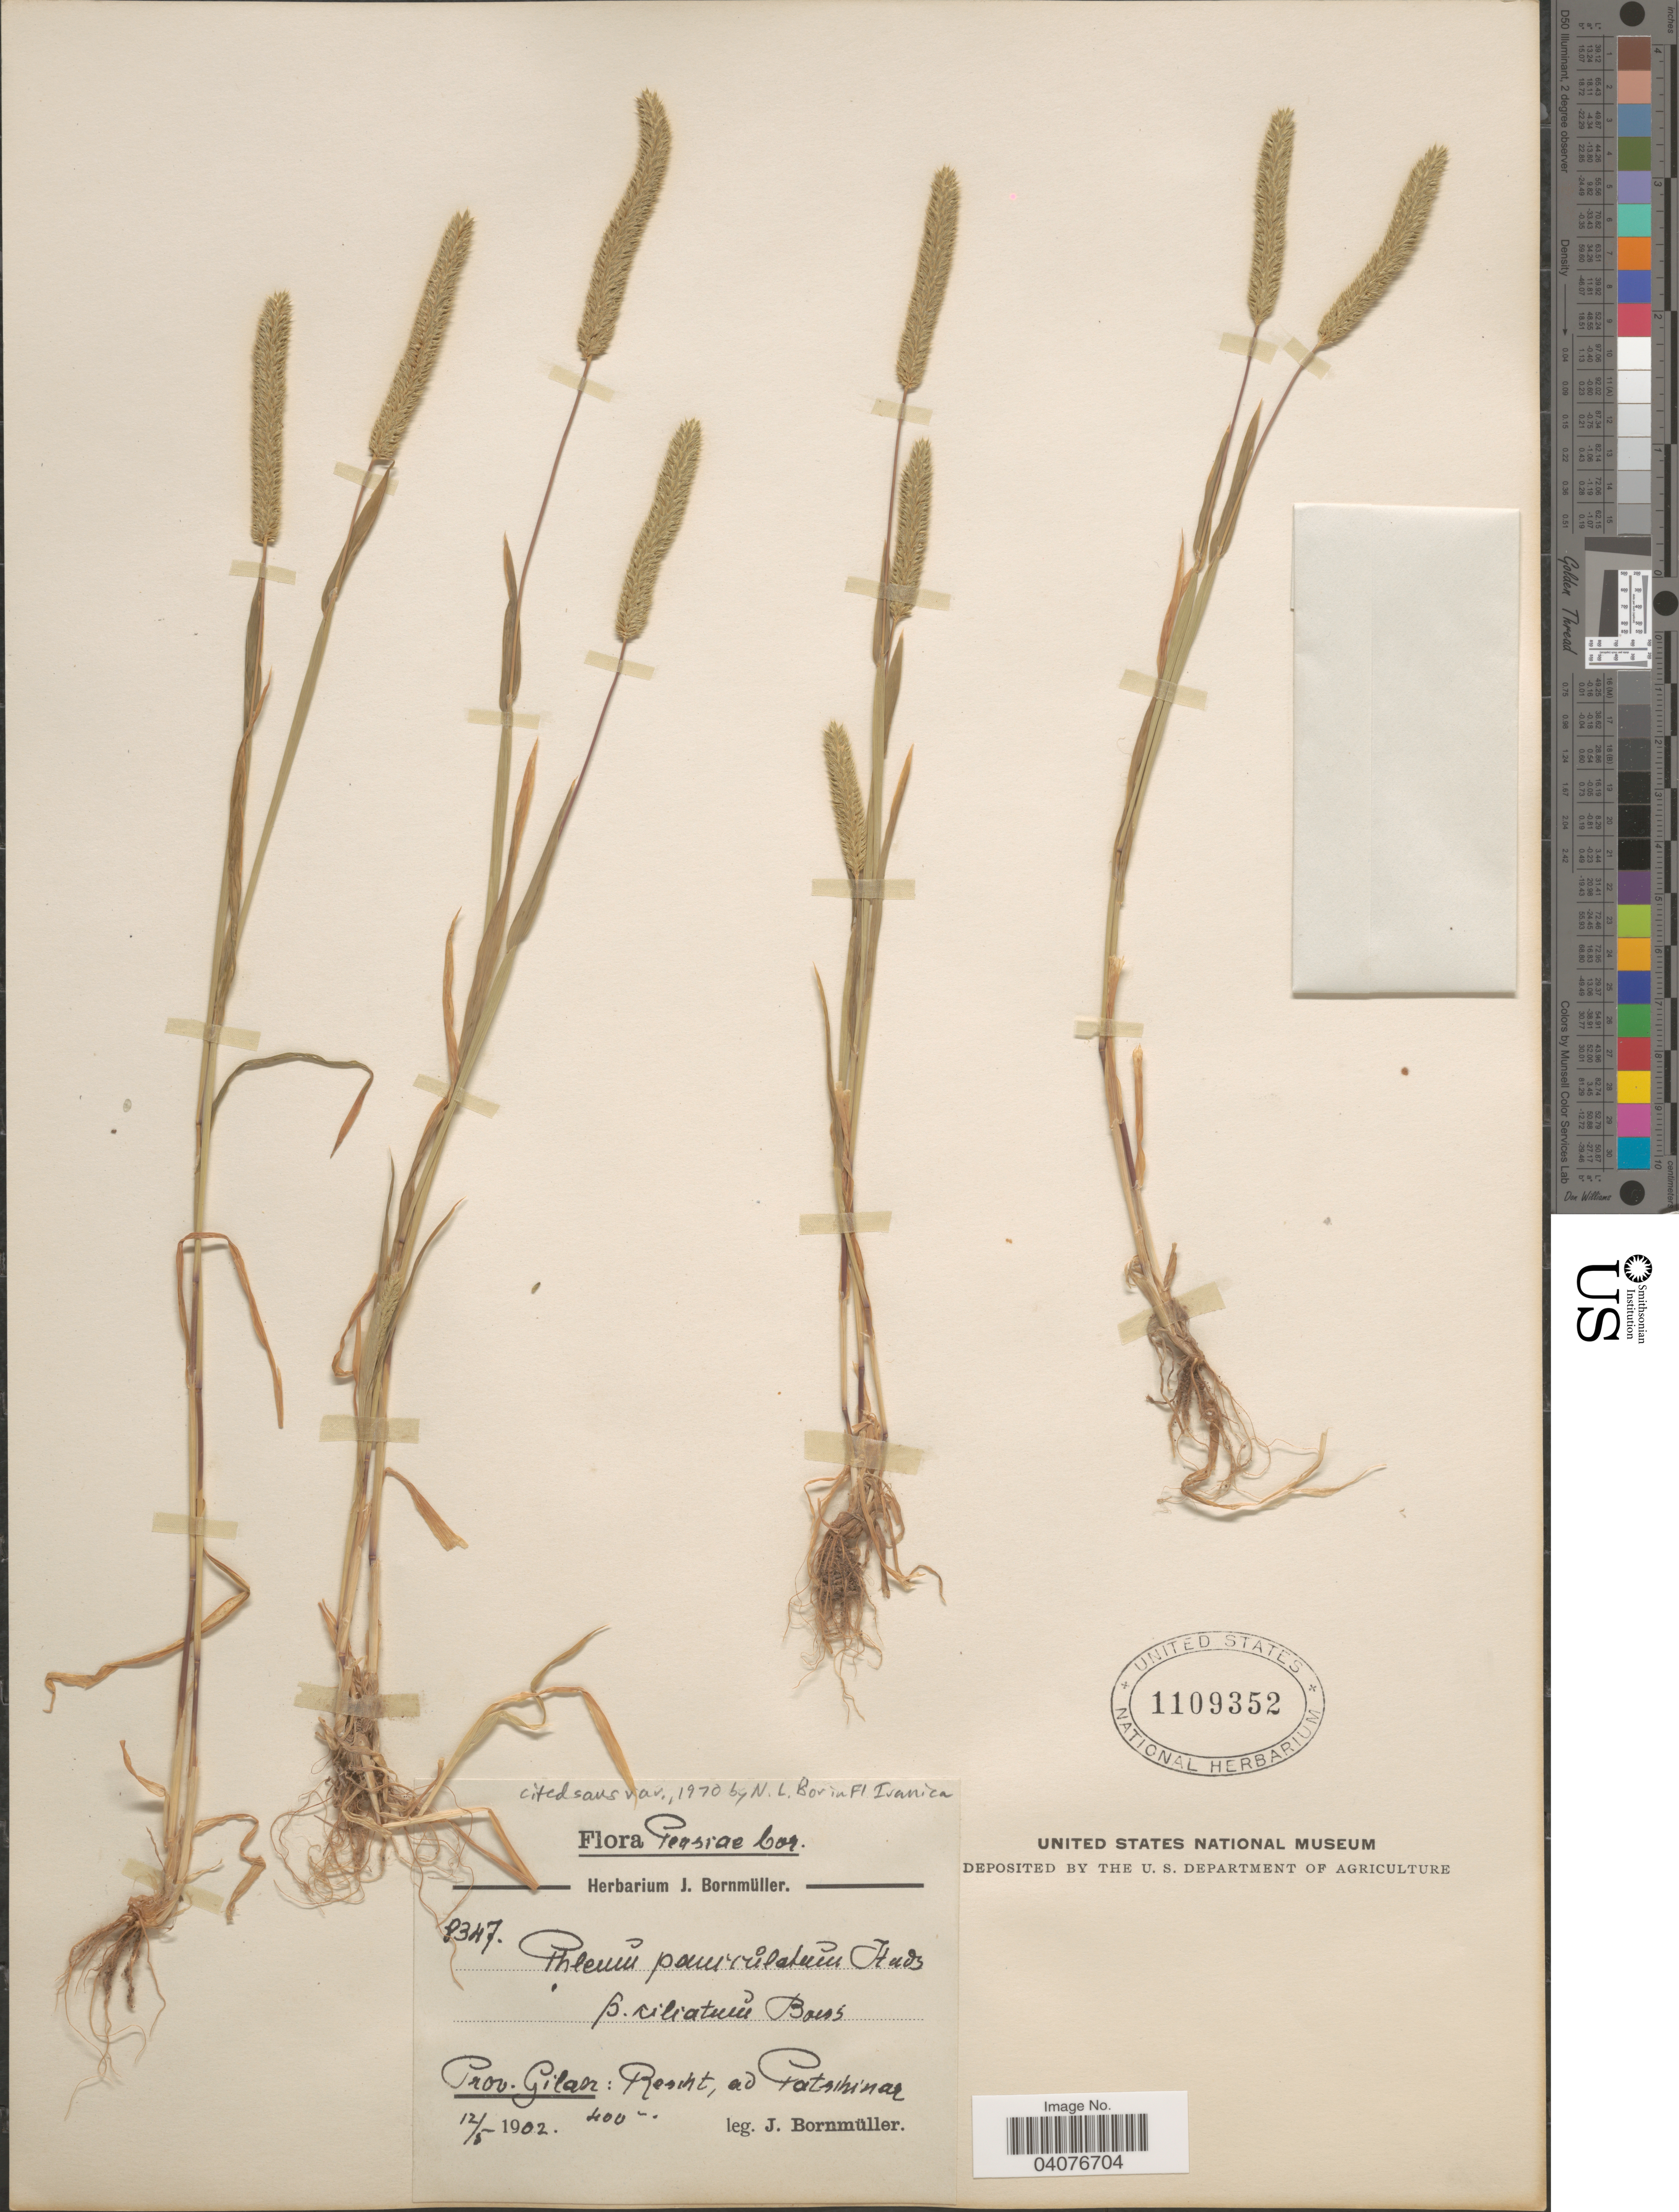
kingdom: Plantae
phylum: Tracheophyta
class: Liliopsida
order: Poales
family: Poaceae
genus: Phleum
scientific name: Phleum paniculatum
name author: Huds.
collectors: J. Bornmüller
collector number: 8347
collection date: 1902-05-12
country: Iran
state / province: Gilan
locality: Persiae bor. Resht, ad Patshinar.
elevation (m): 400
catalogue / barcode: US 1109352